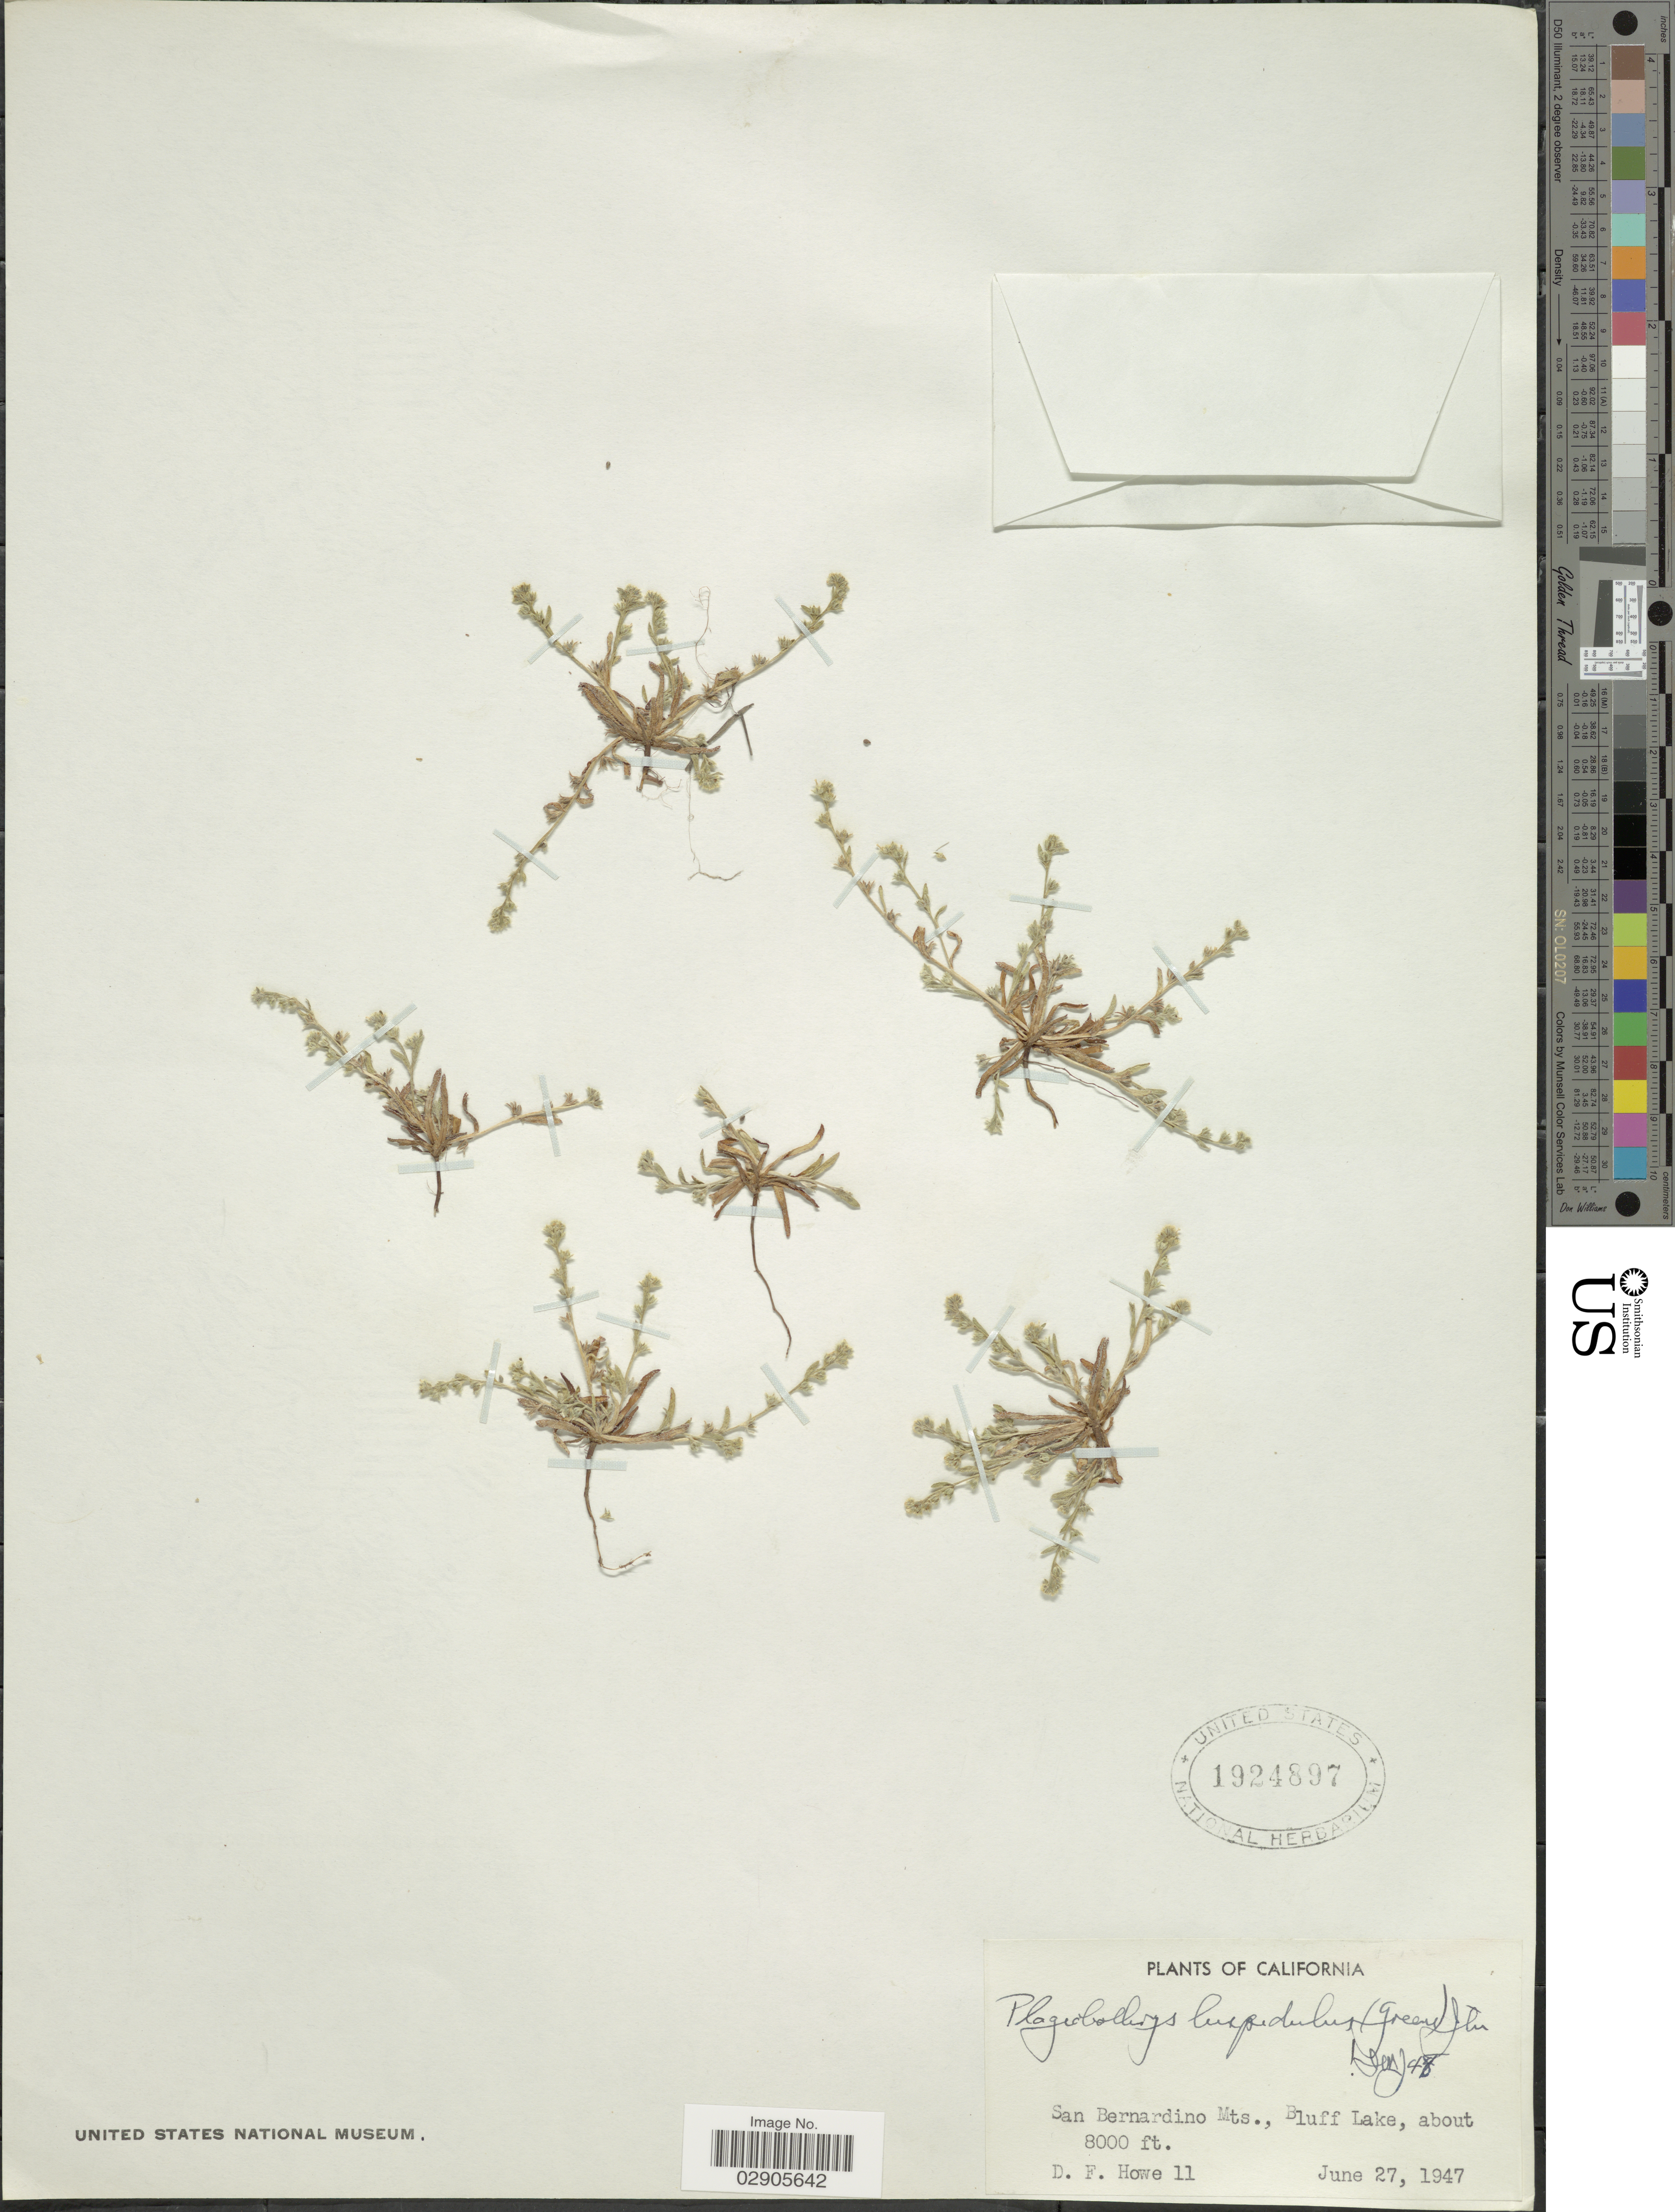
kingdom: Plantae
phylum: Tracheophyta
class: Magnoliopsida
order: Boraginales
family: Boraginaceae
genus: Plagiobothrys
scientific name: Plagiobothrys hispidulus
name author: (Greene) I.M. Johnst.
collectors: D. Howe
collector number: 11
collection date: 1947-06-27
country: United States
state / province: California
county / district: San Bernardino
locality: San Bernardino Mts., Bluff Lake.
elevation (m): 2438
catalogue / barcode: US 1924897